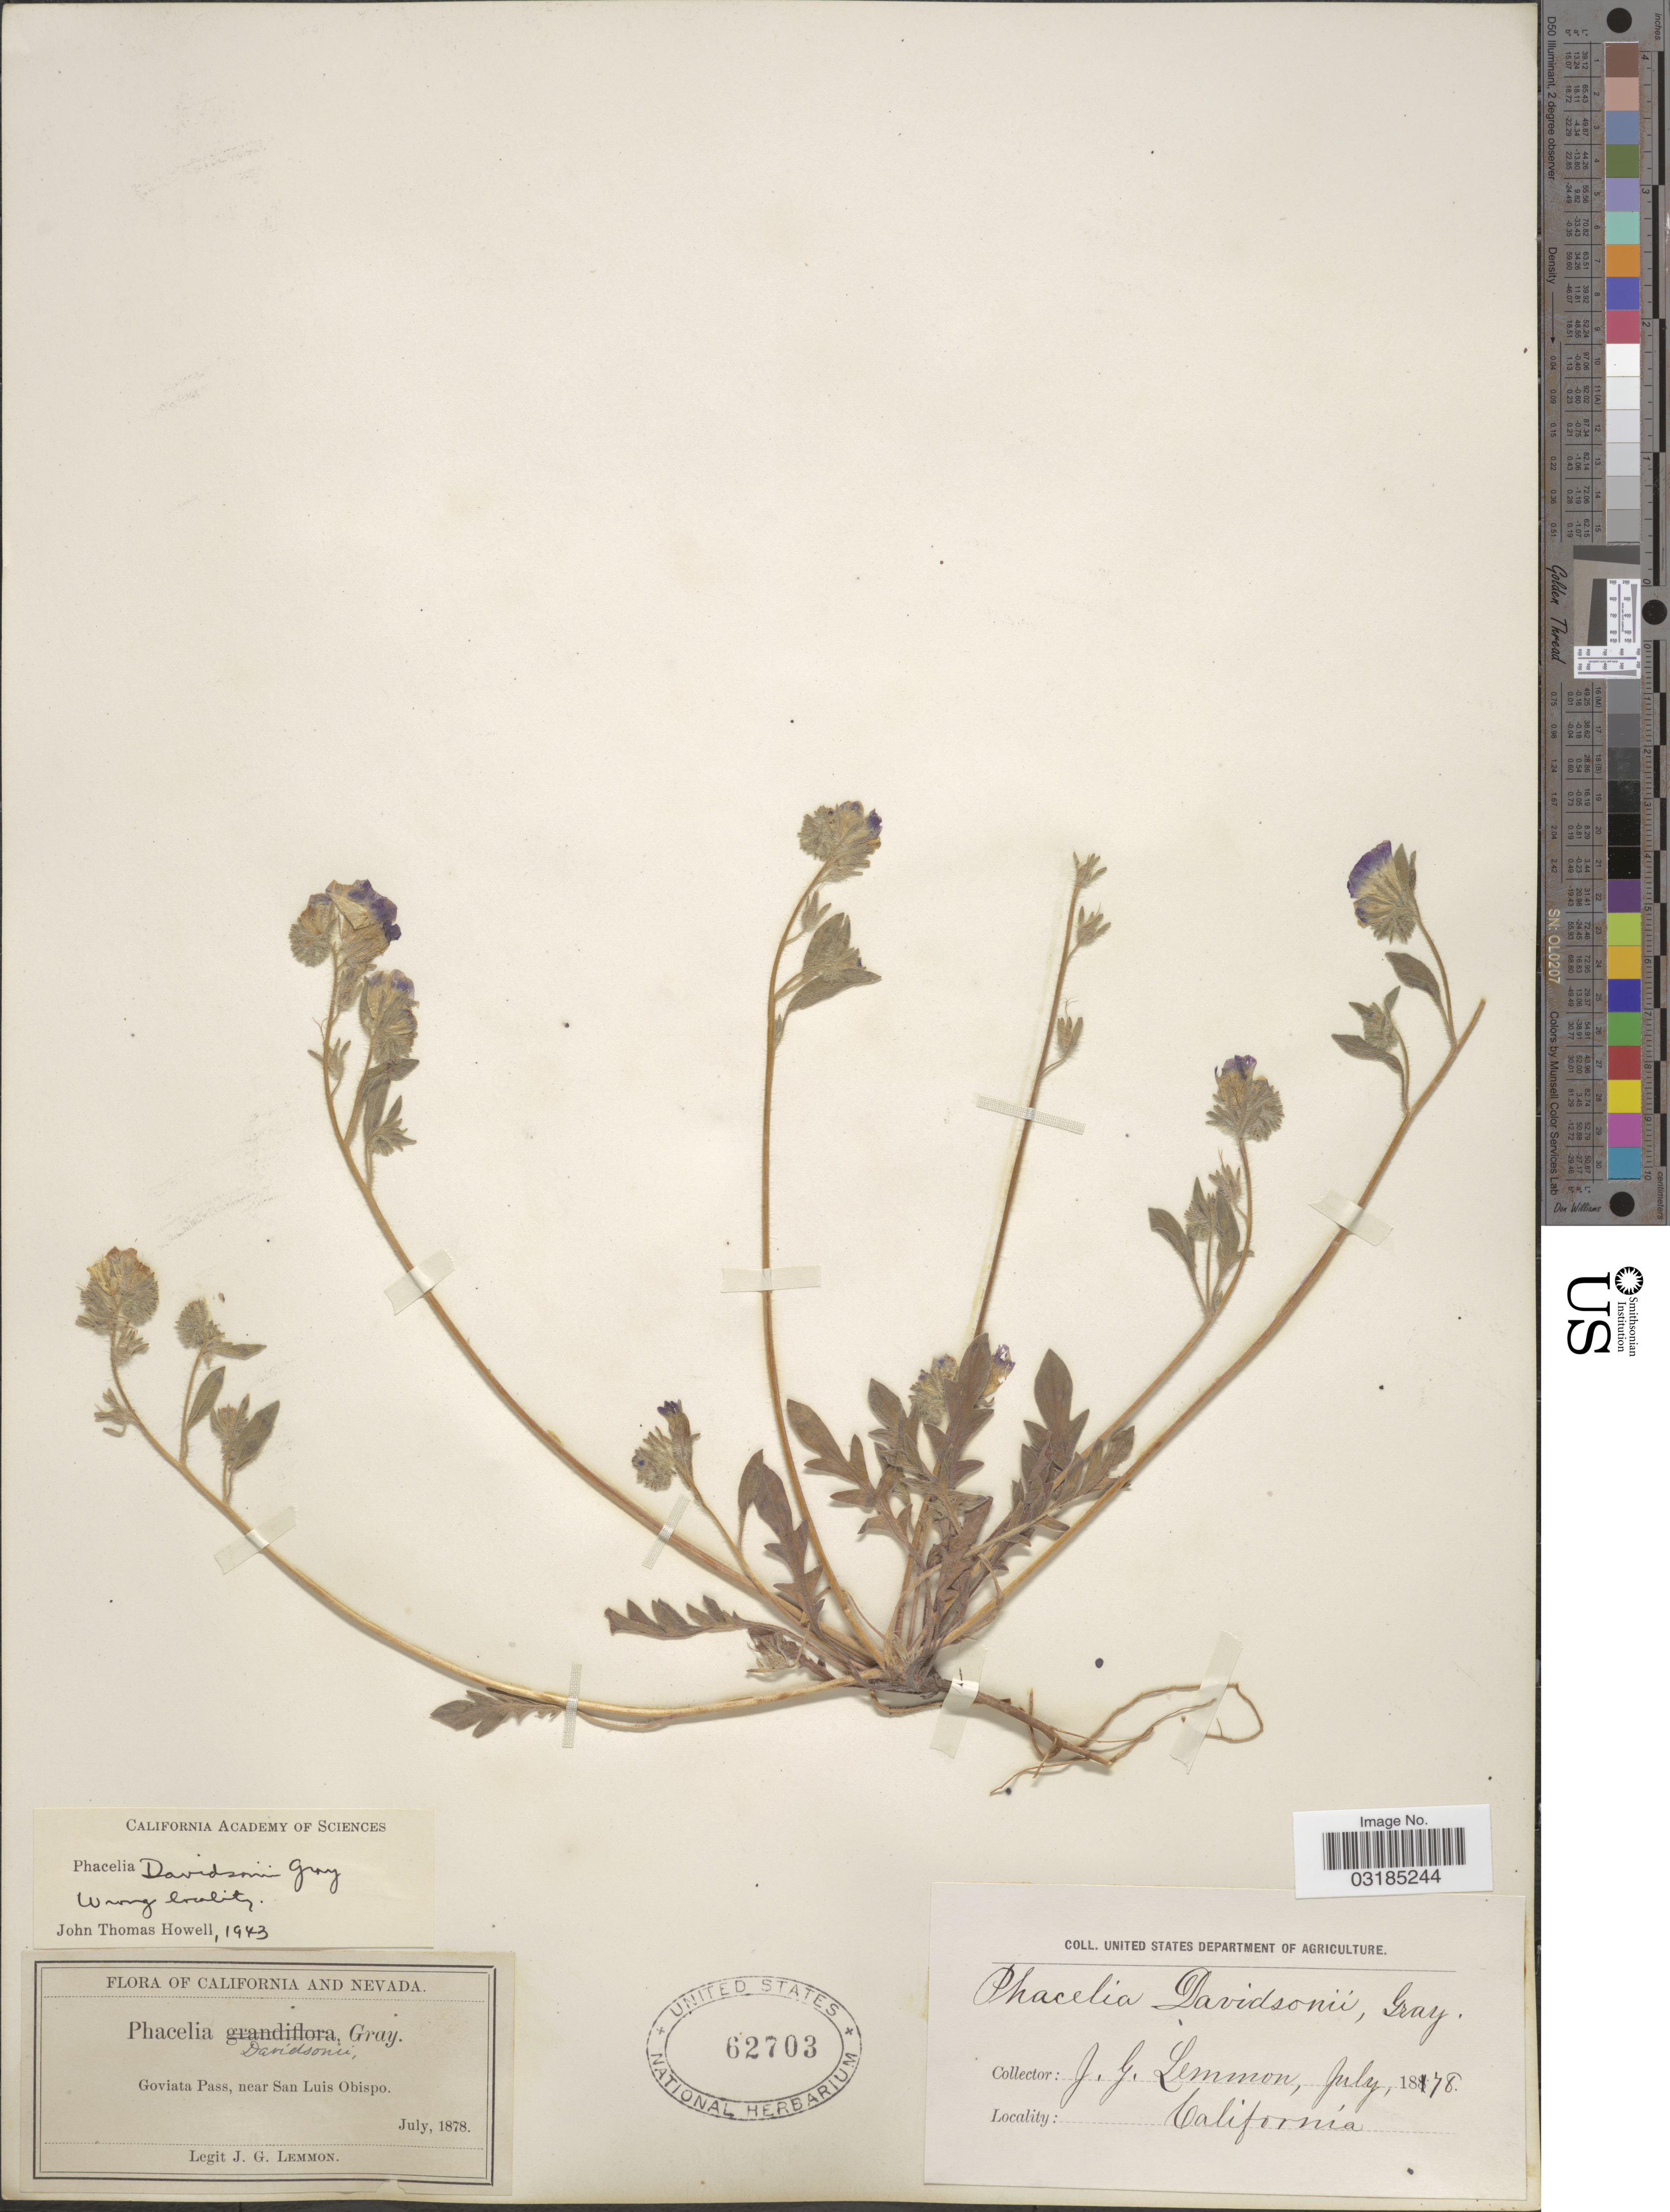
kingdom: Plantae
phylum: Tracheophyta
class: Magnoliopsida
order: Boraginales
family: Hydrophyllaceae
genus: Phacelia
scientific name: Phacelia davidsonii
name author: A. Gray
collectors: J. Lemmon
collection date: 1878-07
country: United States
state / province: California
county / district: San Luis Obispo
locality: Goviata Pass, near San Luis Obispo.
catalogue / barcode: US 62703